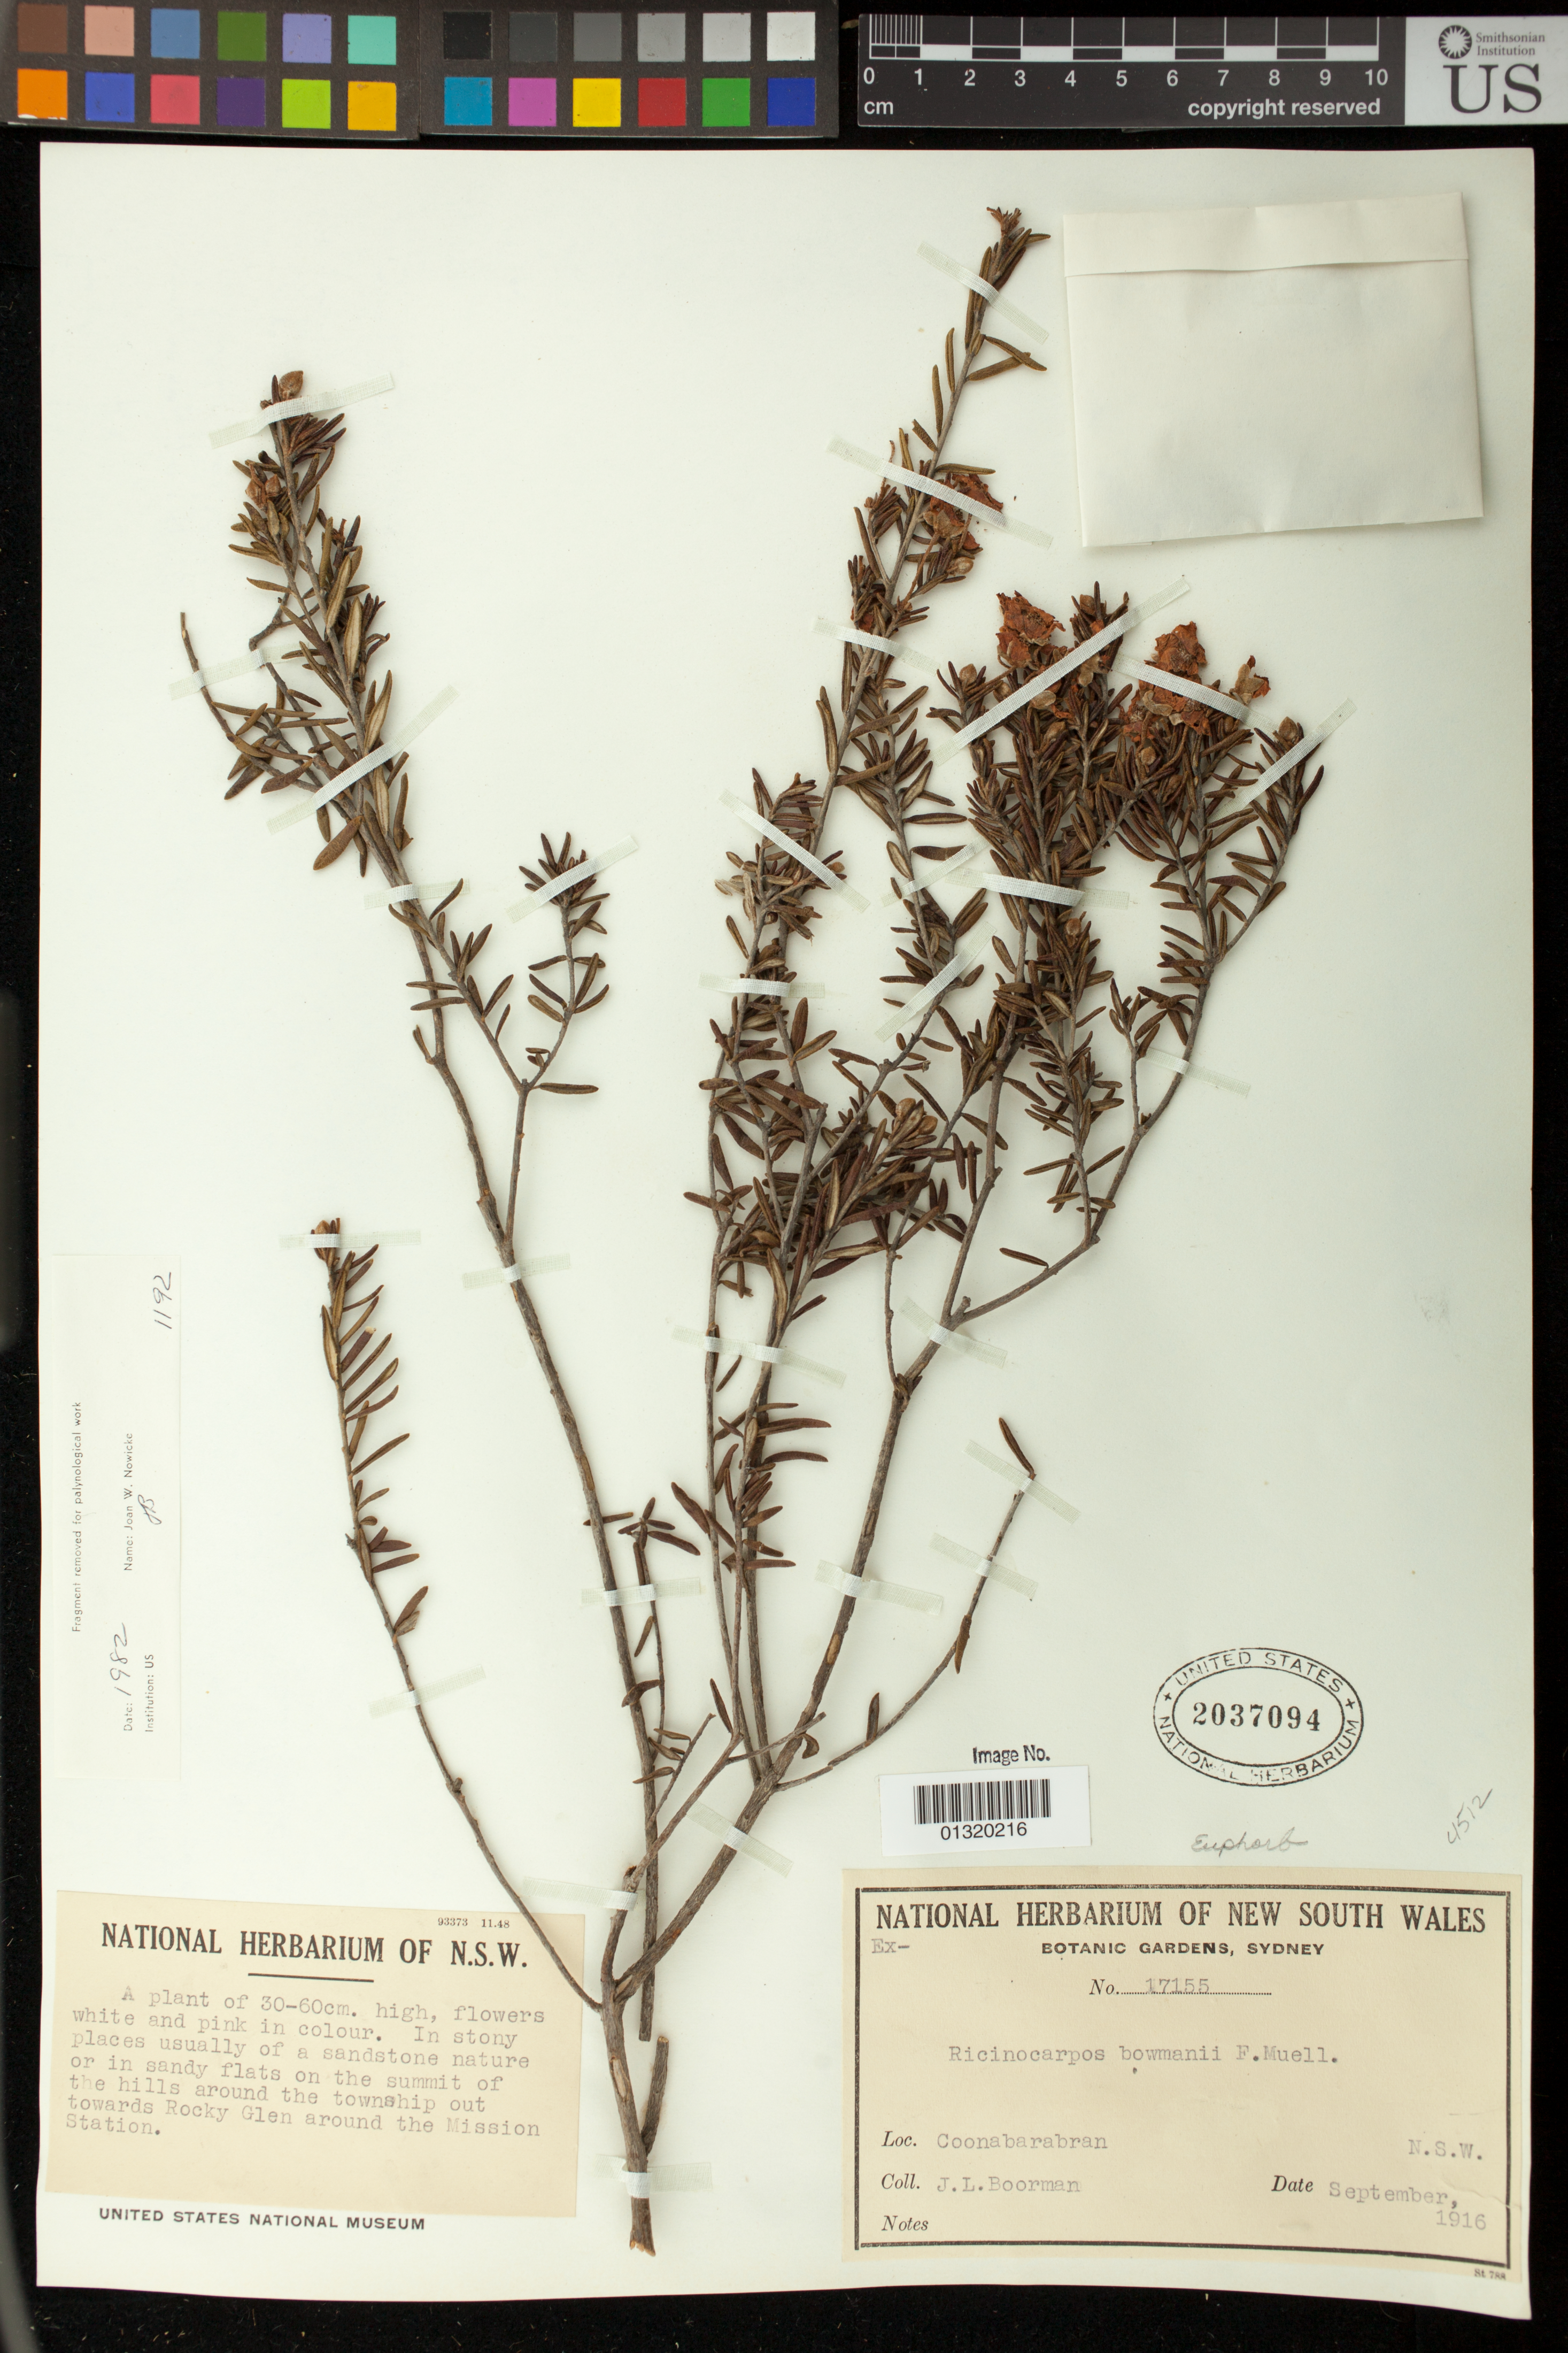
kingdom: Plantae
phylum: Tracheophyta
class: Magnoliopsida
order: Malpighiales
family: Euphorbiaceae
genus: Ricinocarpos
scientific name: Ricinocarpos bowmanii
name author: F. Muell.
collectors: J. Boorman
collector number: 17155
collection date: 1916-09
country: Australia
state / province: New South Wales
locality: Coonabarabran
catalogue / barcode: US 2037094